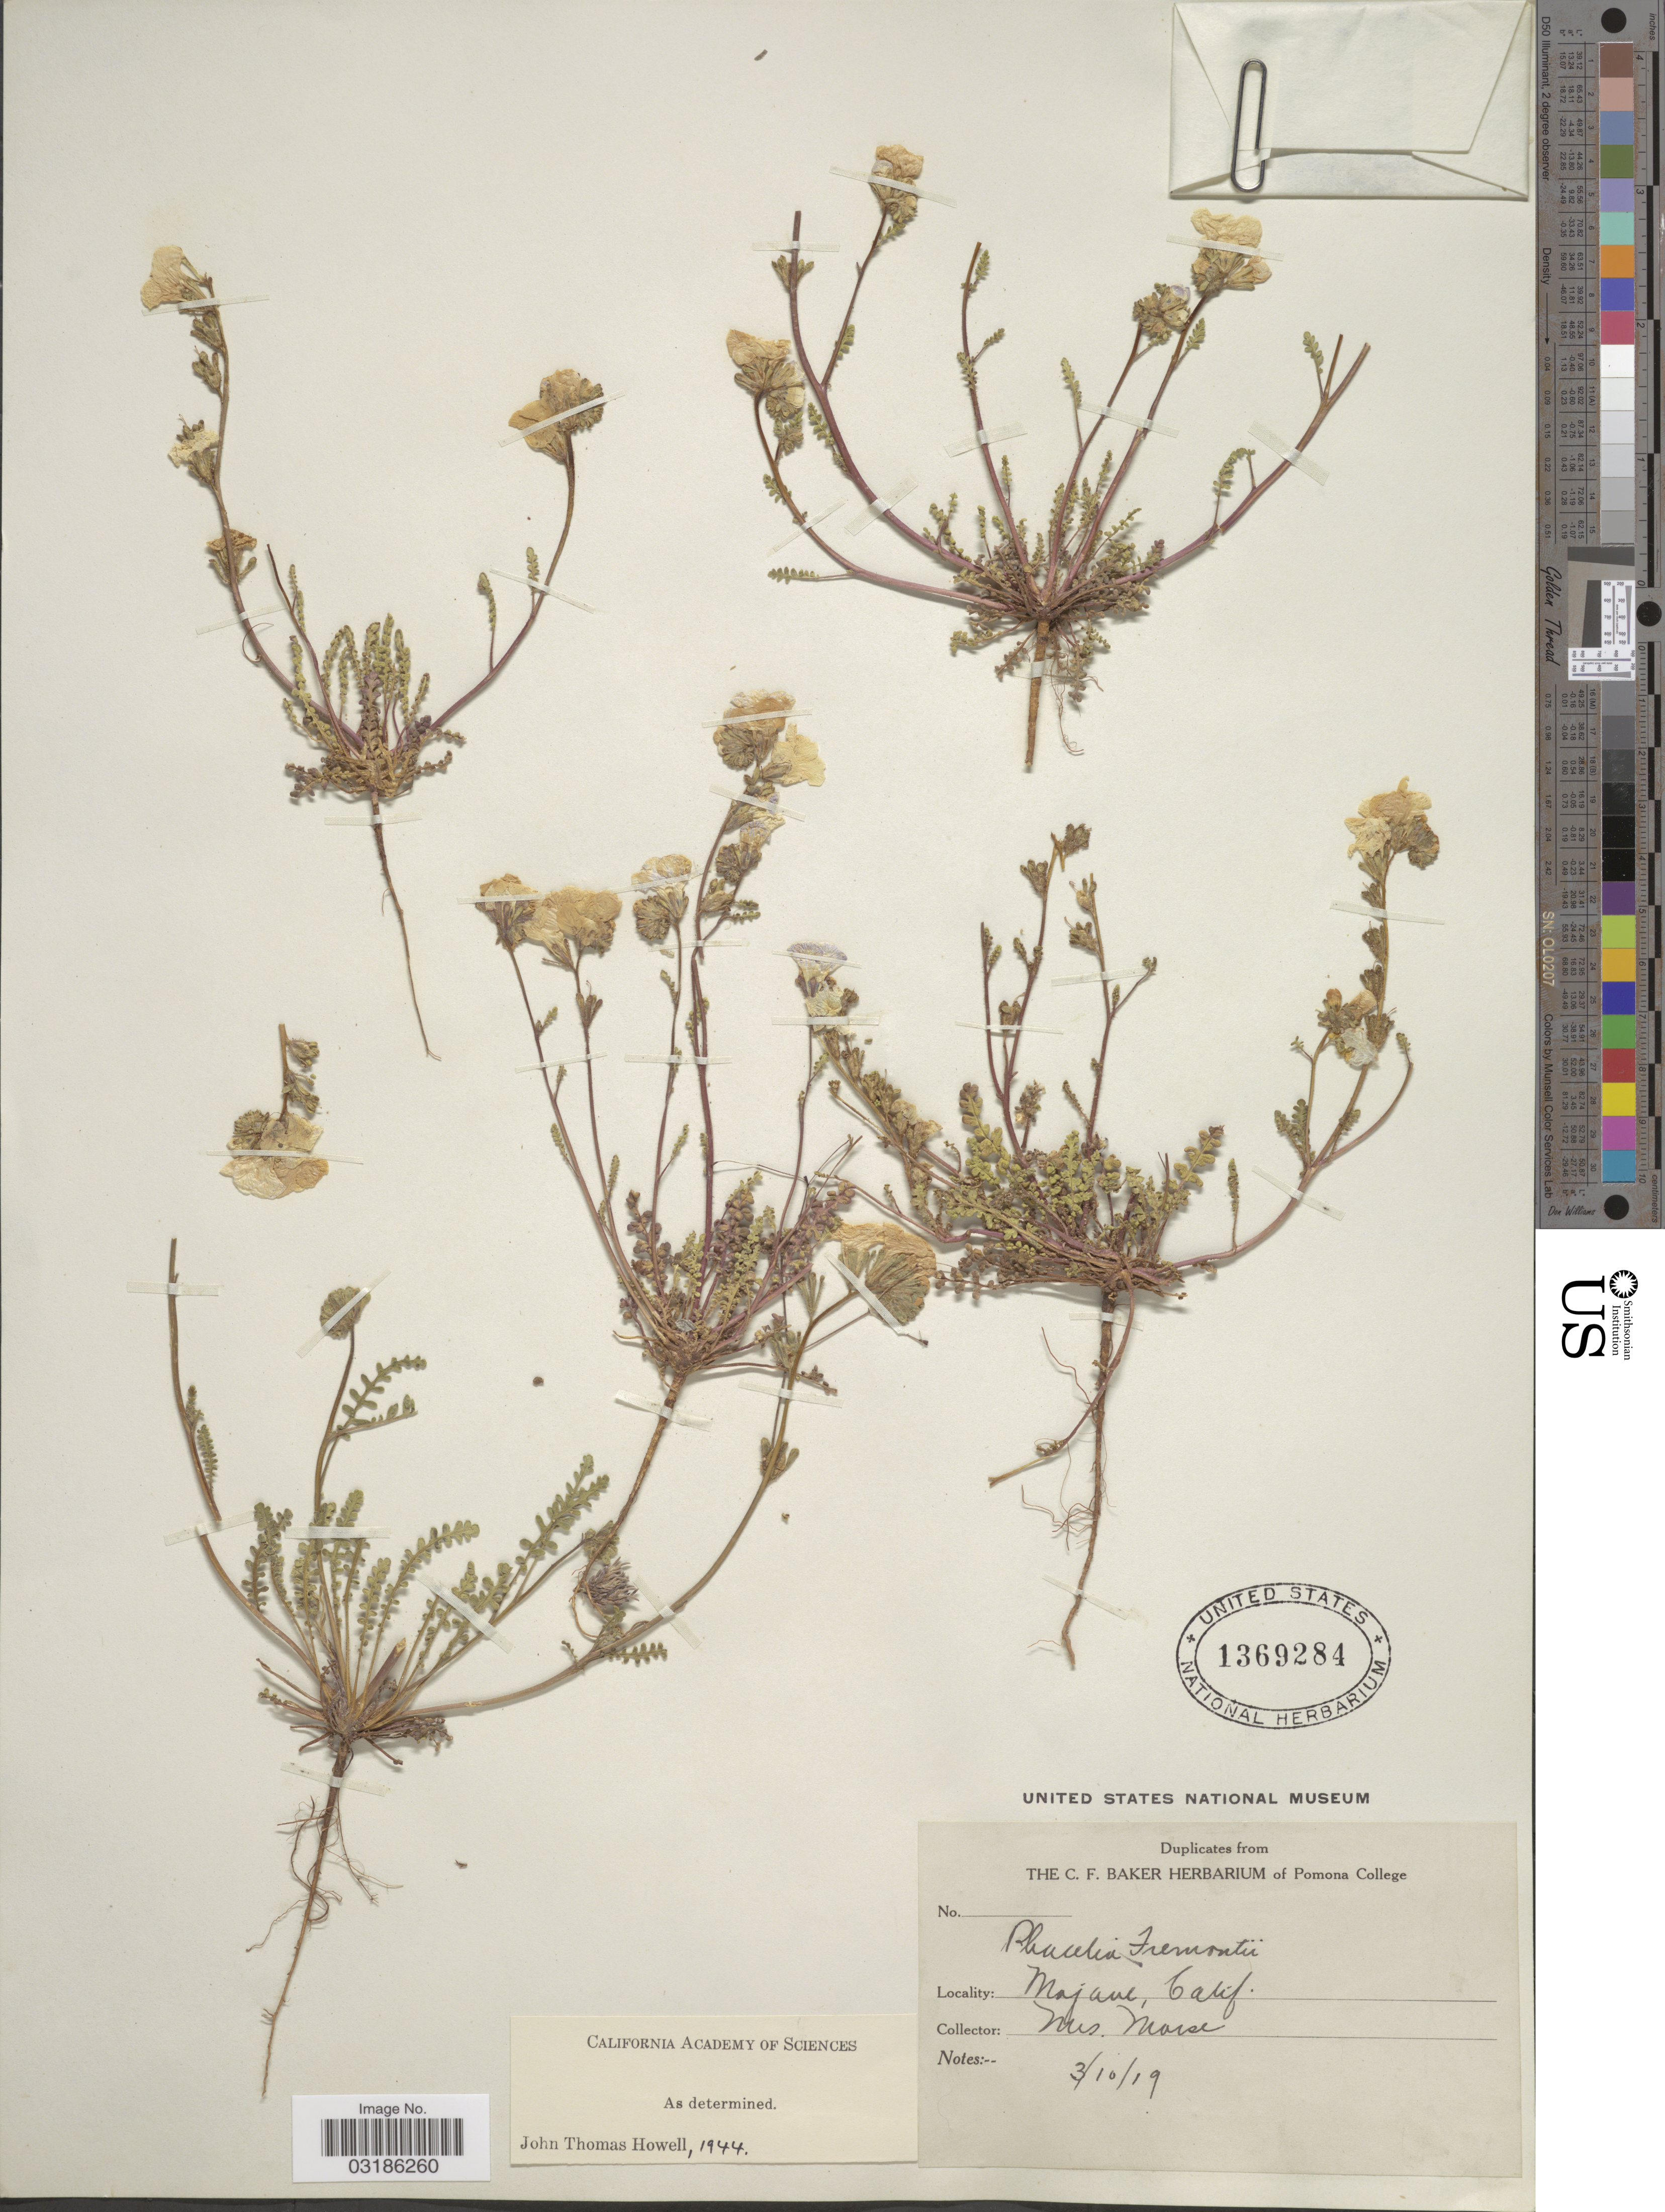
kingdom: Plantae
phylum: Tracheophyta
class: Magnoliopsida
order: Boraginales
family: Hydrophyllaceae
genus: Phacelia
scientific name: Phacelia fremontii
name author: Torr.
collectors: F. Morse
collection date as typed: Transcribed d/m/y: 10/3/19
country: United States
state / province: California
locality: Mojave.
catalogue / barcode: US 1369284